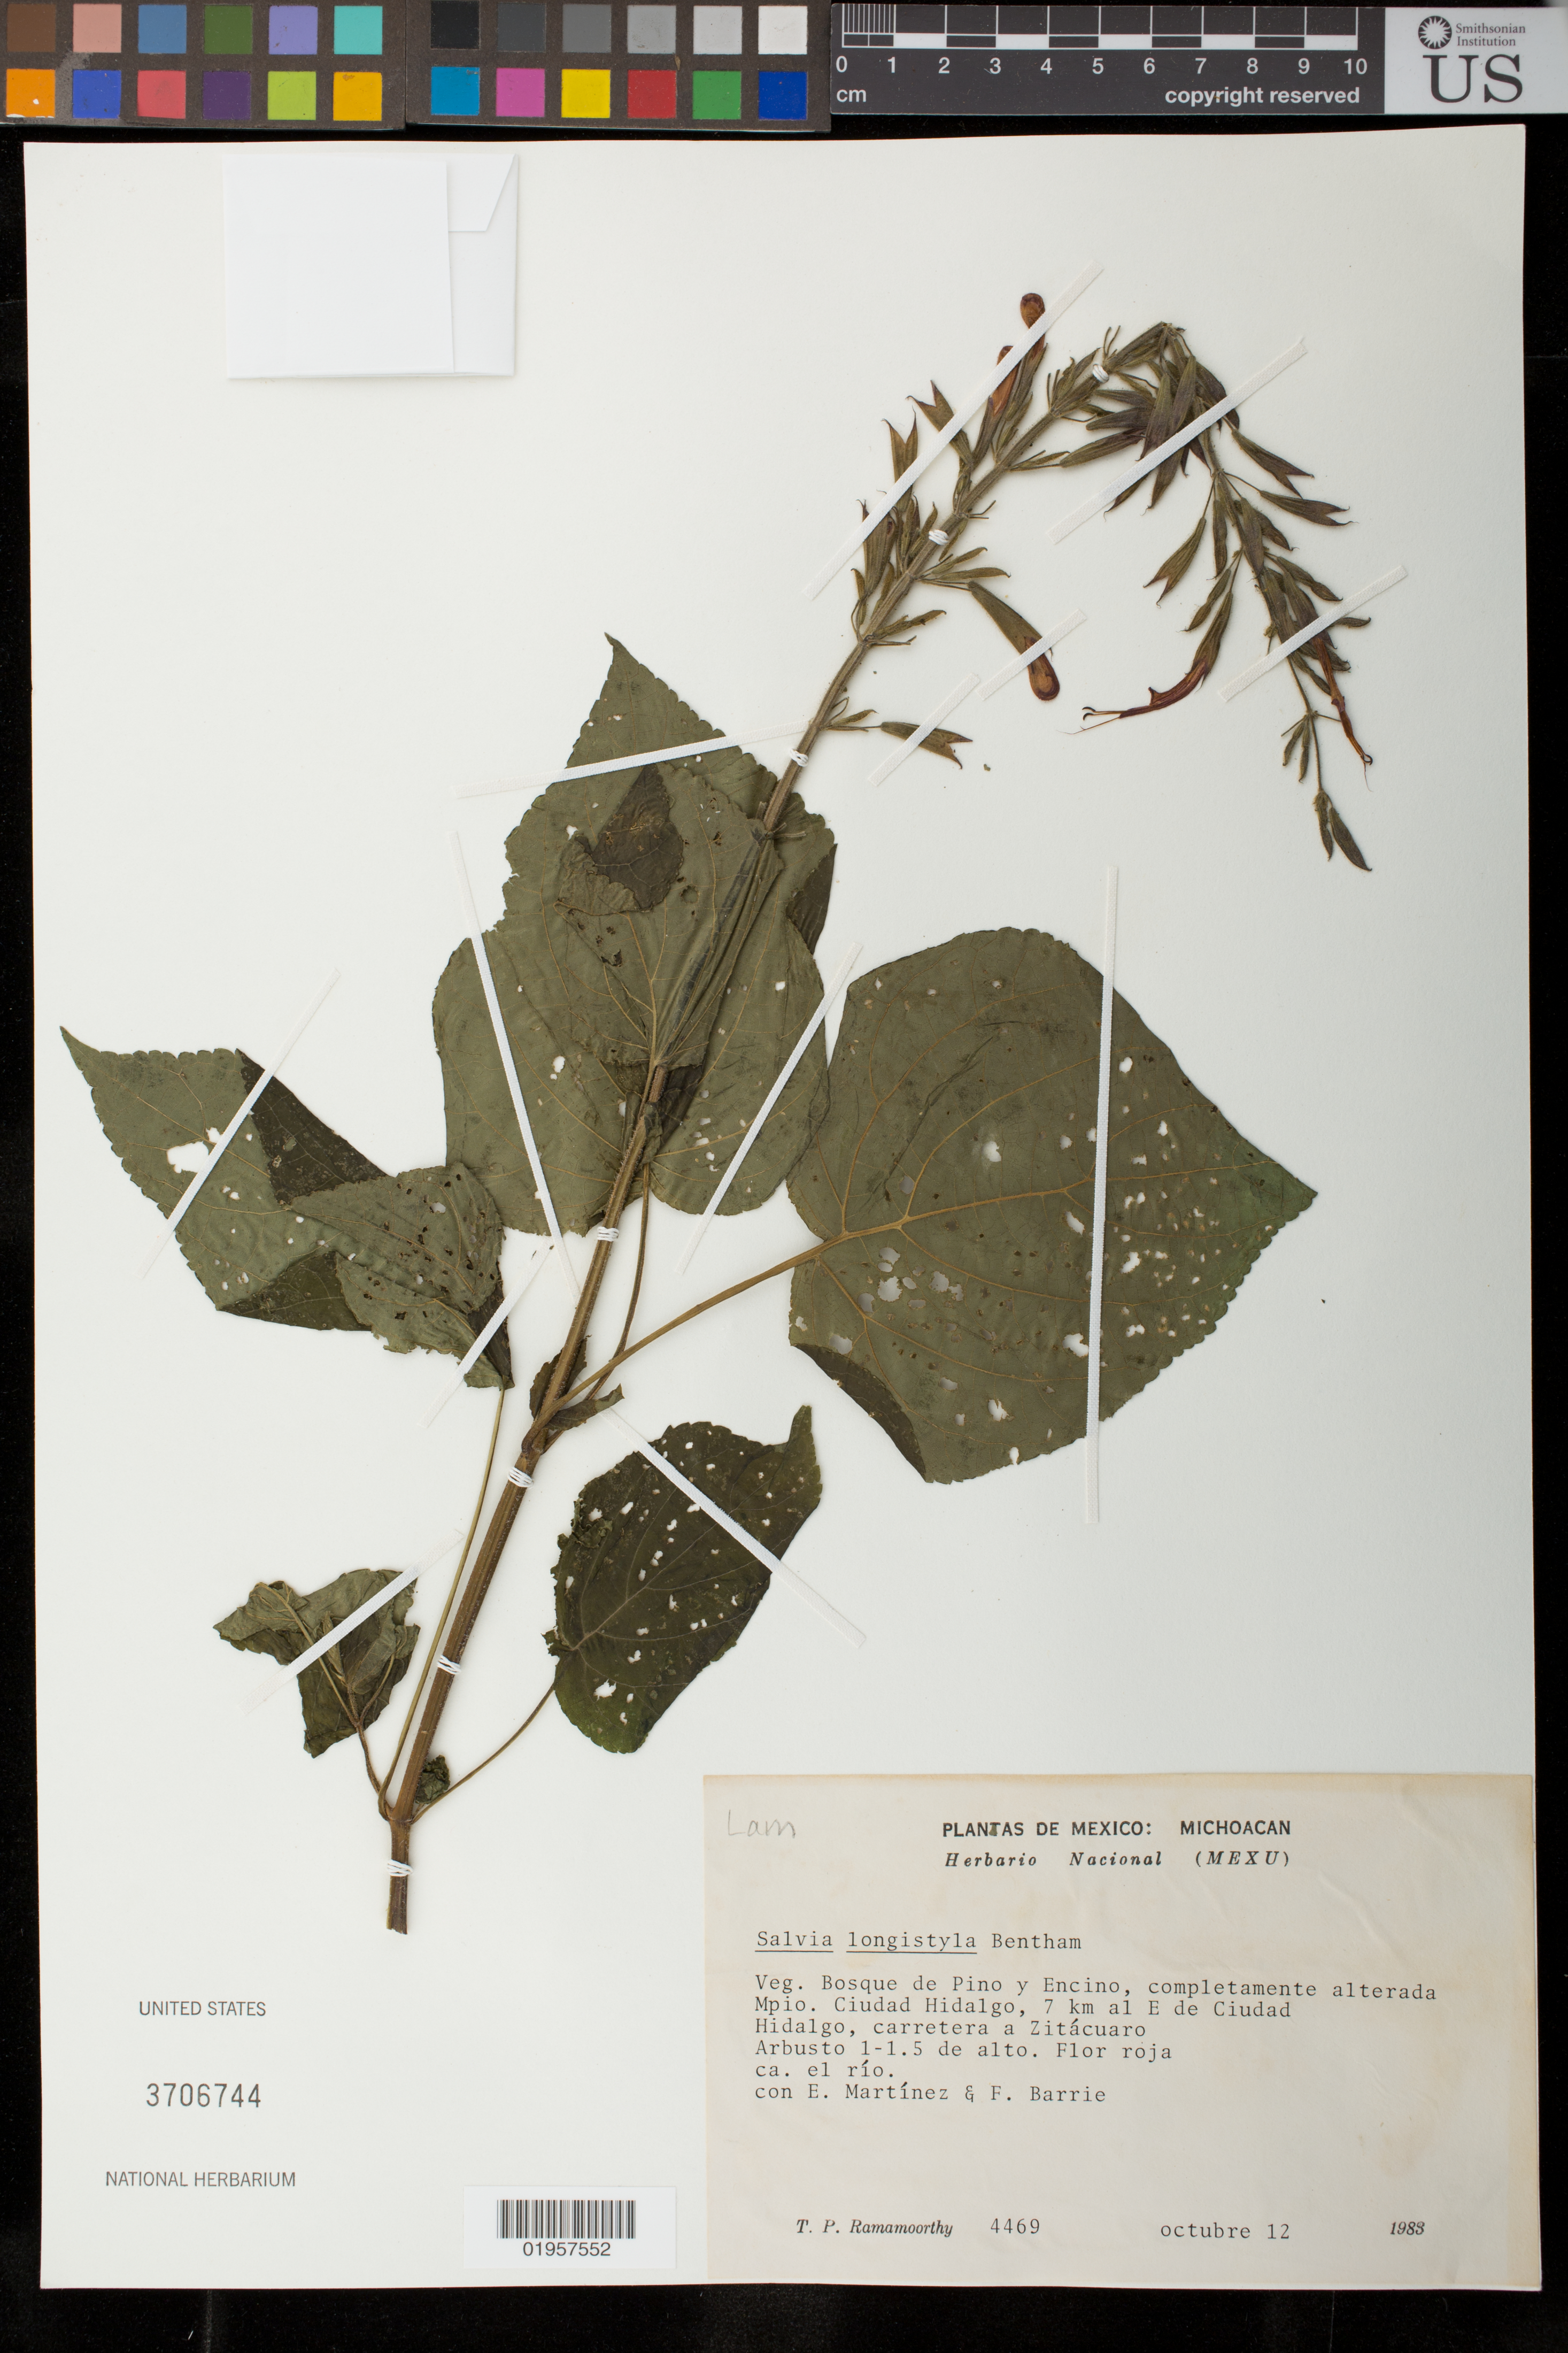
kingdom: Plantae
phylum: Tracheophyta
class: Magnoliopsida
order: Lamiales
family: Lamiaceae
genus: Salvia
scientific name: Salvia longistyla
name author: Benth.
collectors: T. P. Ramamoorthy, E. Martínez S. & F. R. Barrie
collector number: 4469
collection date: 1983-10-12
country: Mexico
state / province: Michoacán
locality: Mpio. Ciudad Hidalgo, 7 km al E de Ciudad Higalgo, carretera a Zitácuaro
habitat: Ca. el río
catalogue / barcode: US 3706744